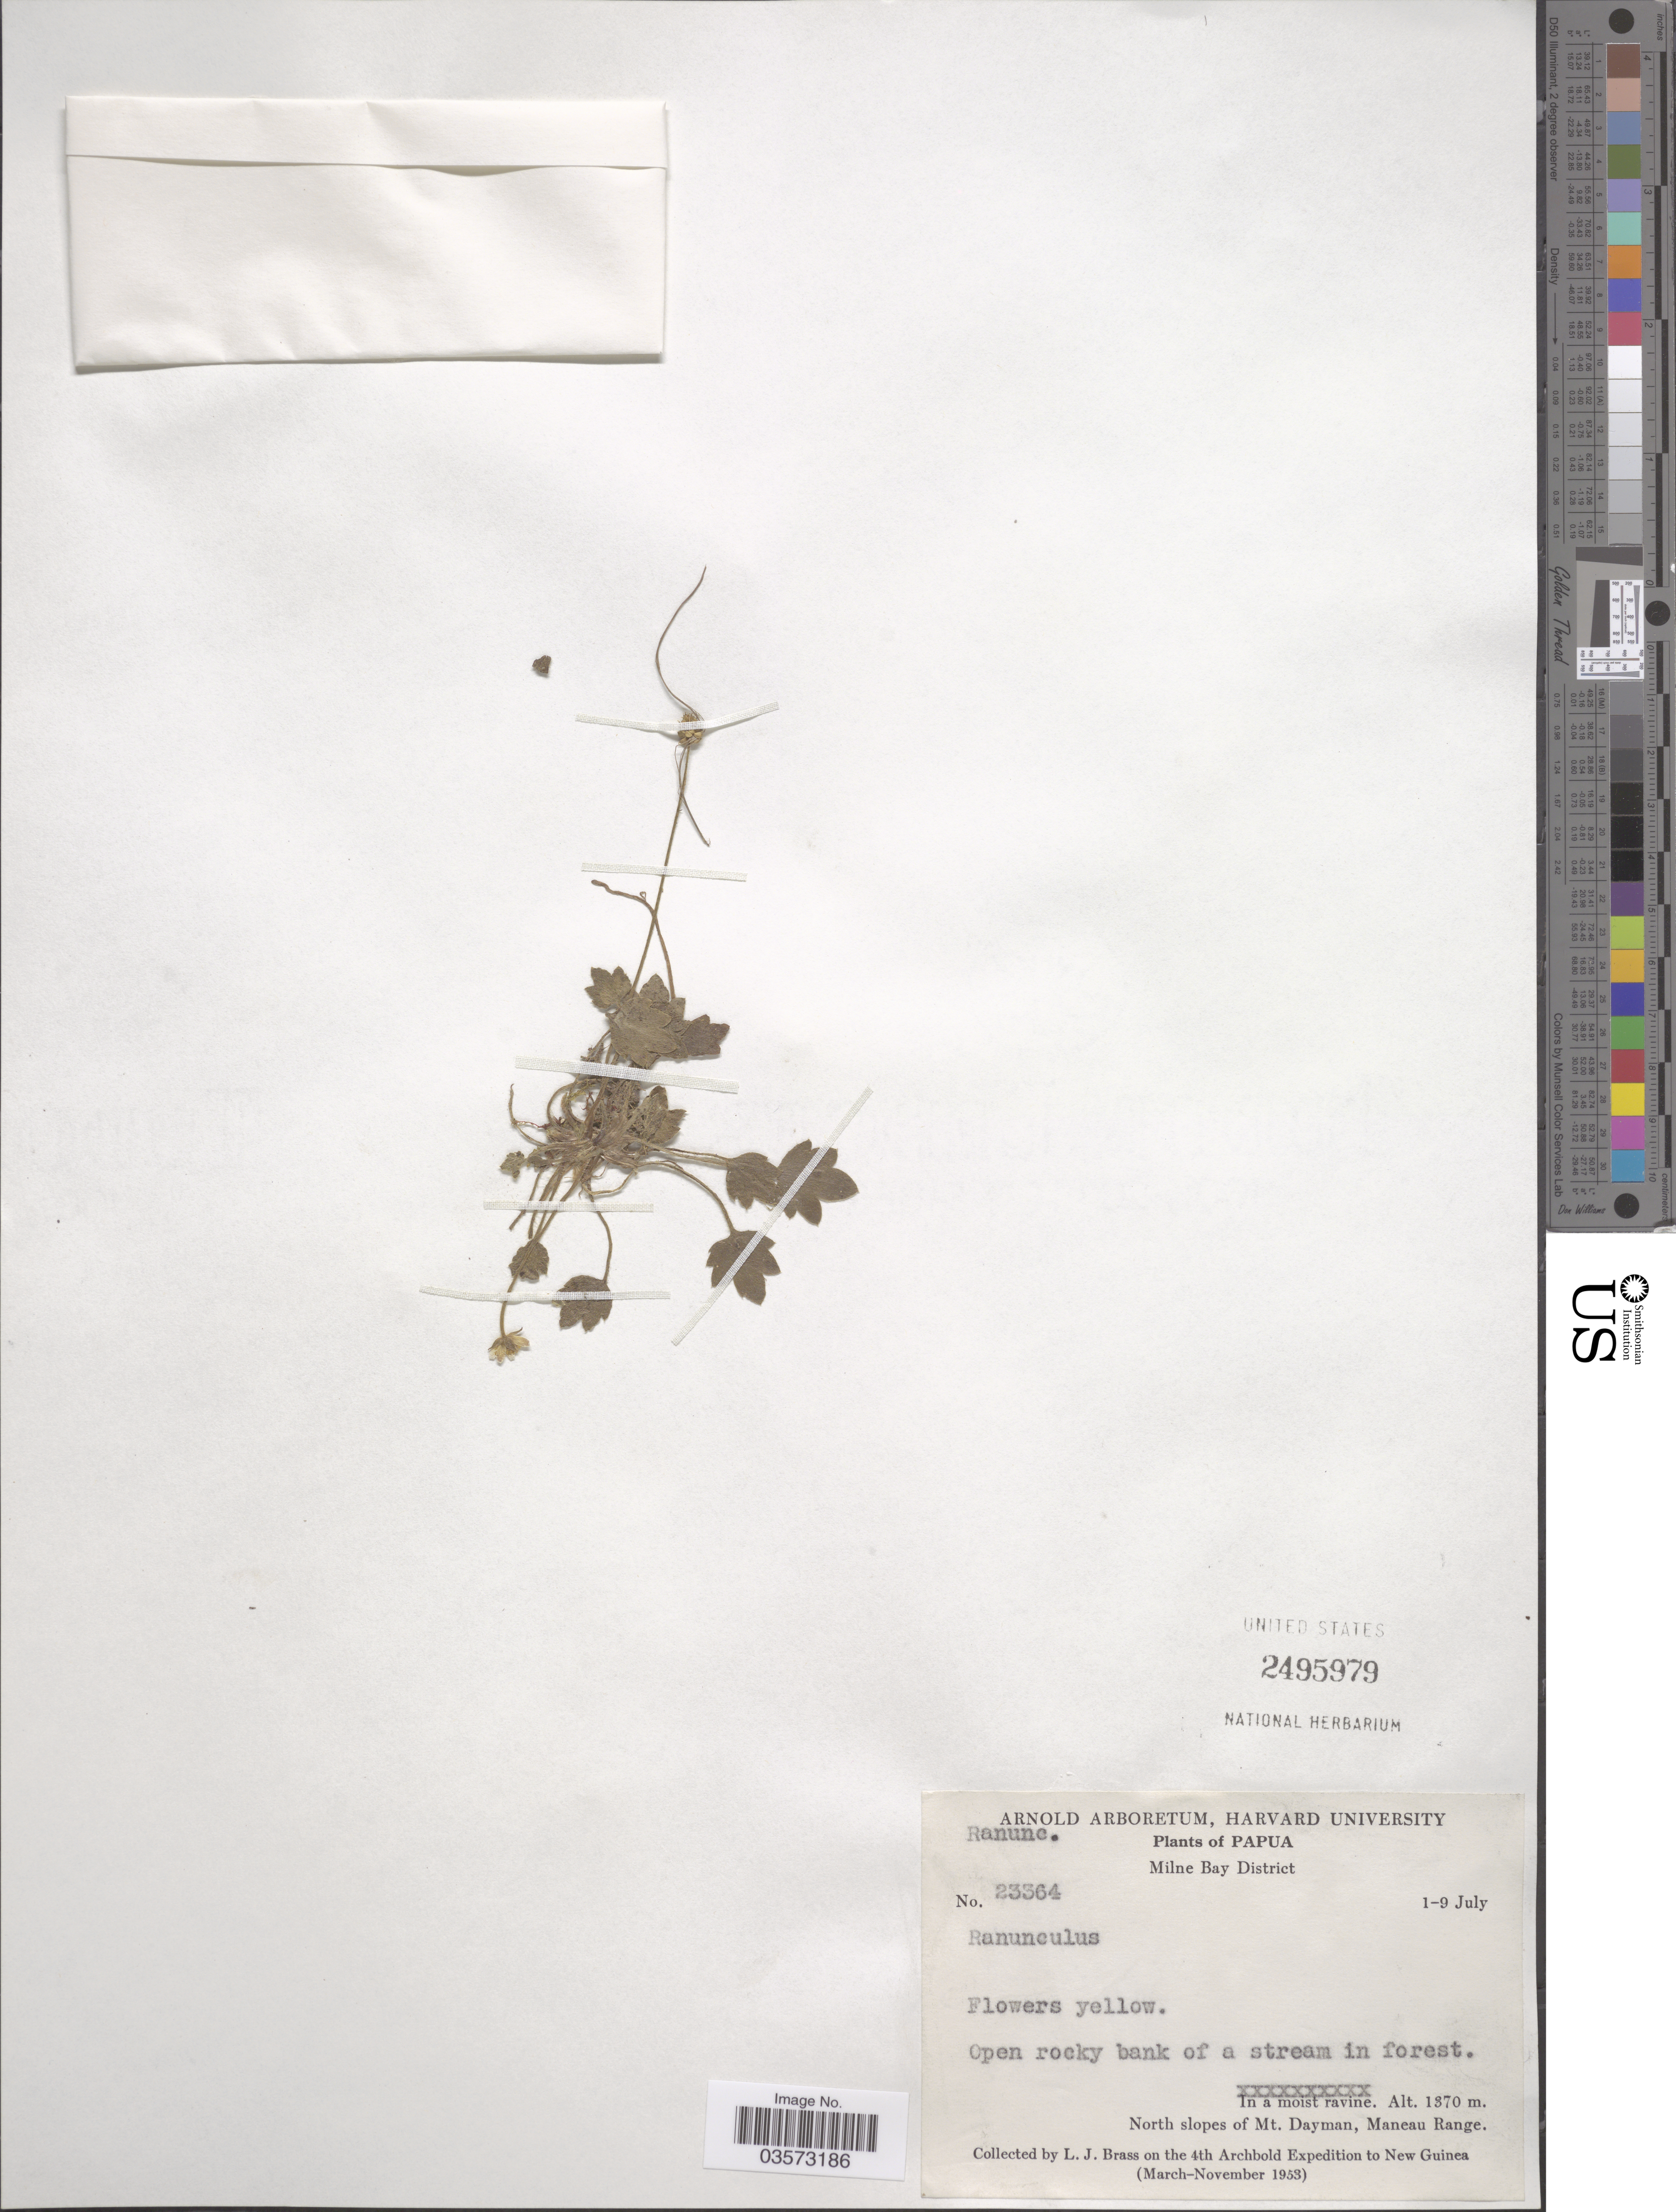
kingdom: Plantae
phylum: Tracheophyta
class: Magnoliopsida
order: Ranunculales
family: Ranunculaceae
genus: Ranunculus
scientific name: Ranunculus sp.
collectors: L. J. Brass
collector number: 23364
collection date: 1953-07-01/1953-07-09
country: Papua New Guinea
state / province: Milne Bay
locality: Milne Bay District. Open rocky bank of a stream in forest. In a moist ravine. North slopes of Mt. Dayman, Maneau Range.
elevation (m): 1370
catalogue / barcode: US 2495979